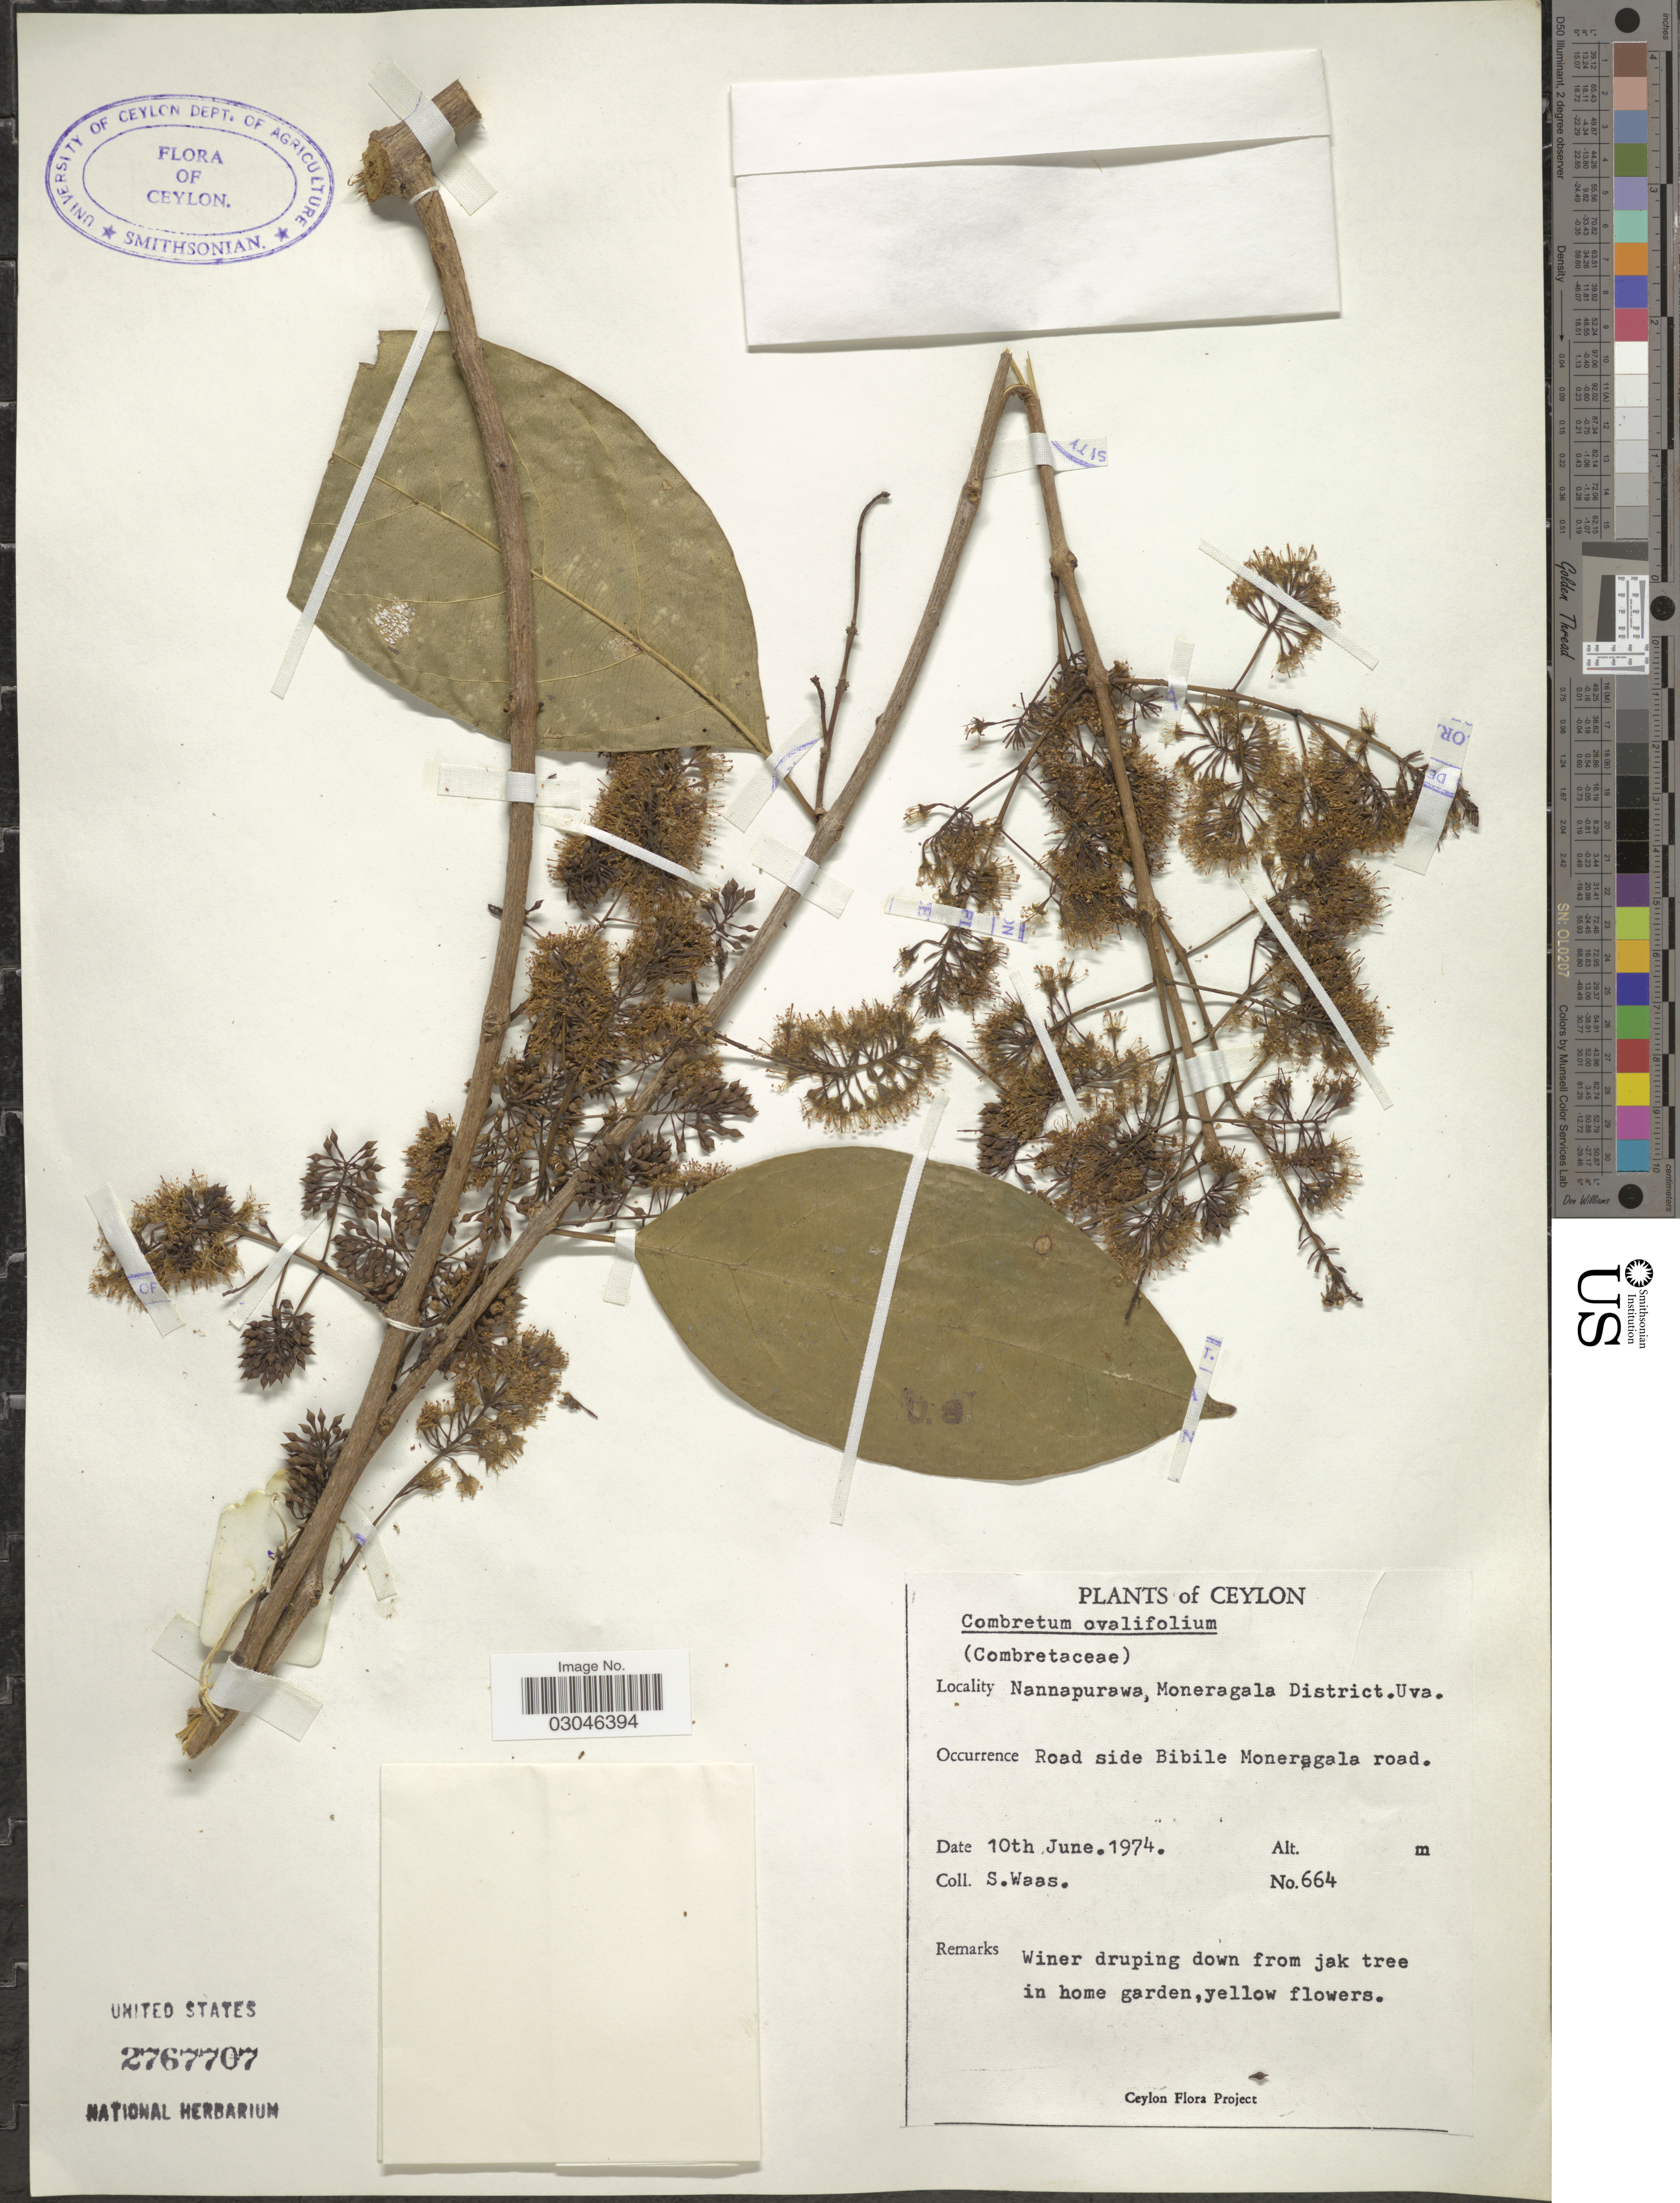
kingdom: Plantae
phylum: Tracheophyta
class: Magnoliopsida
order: Myrtales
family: Combretaceae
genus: Combretum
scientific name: Combretum ovalifolium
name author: Roxb.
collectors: S. Waas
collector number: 664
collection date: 1974-06-10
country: Sri Lanka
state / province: Uva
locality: Ceylon. Nannapurawa, Moneragala District. Road side Bibile Moneragala road.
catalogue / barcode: US 2767707